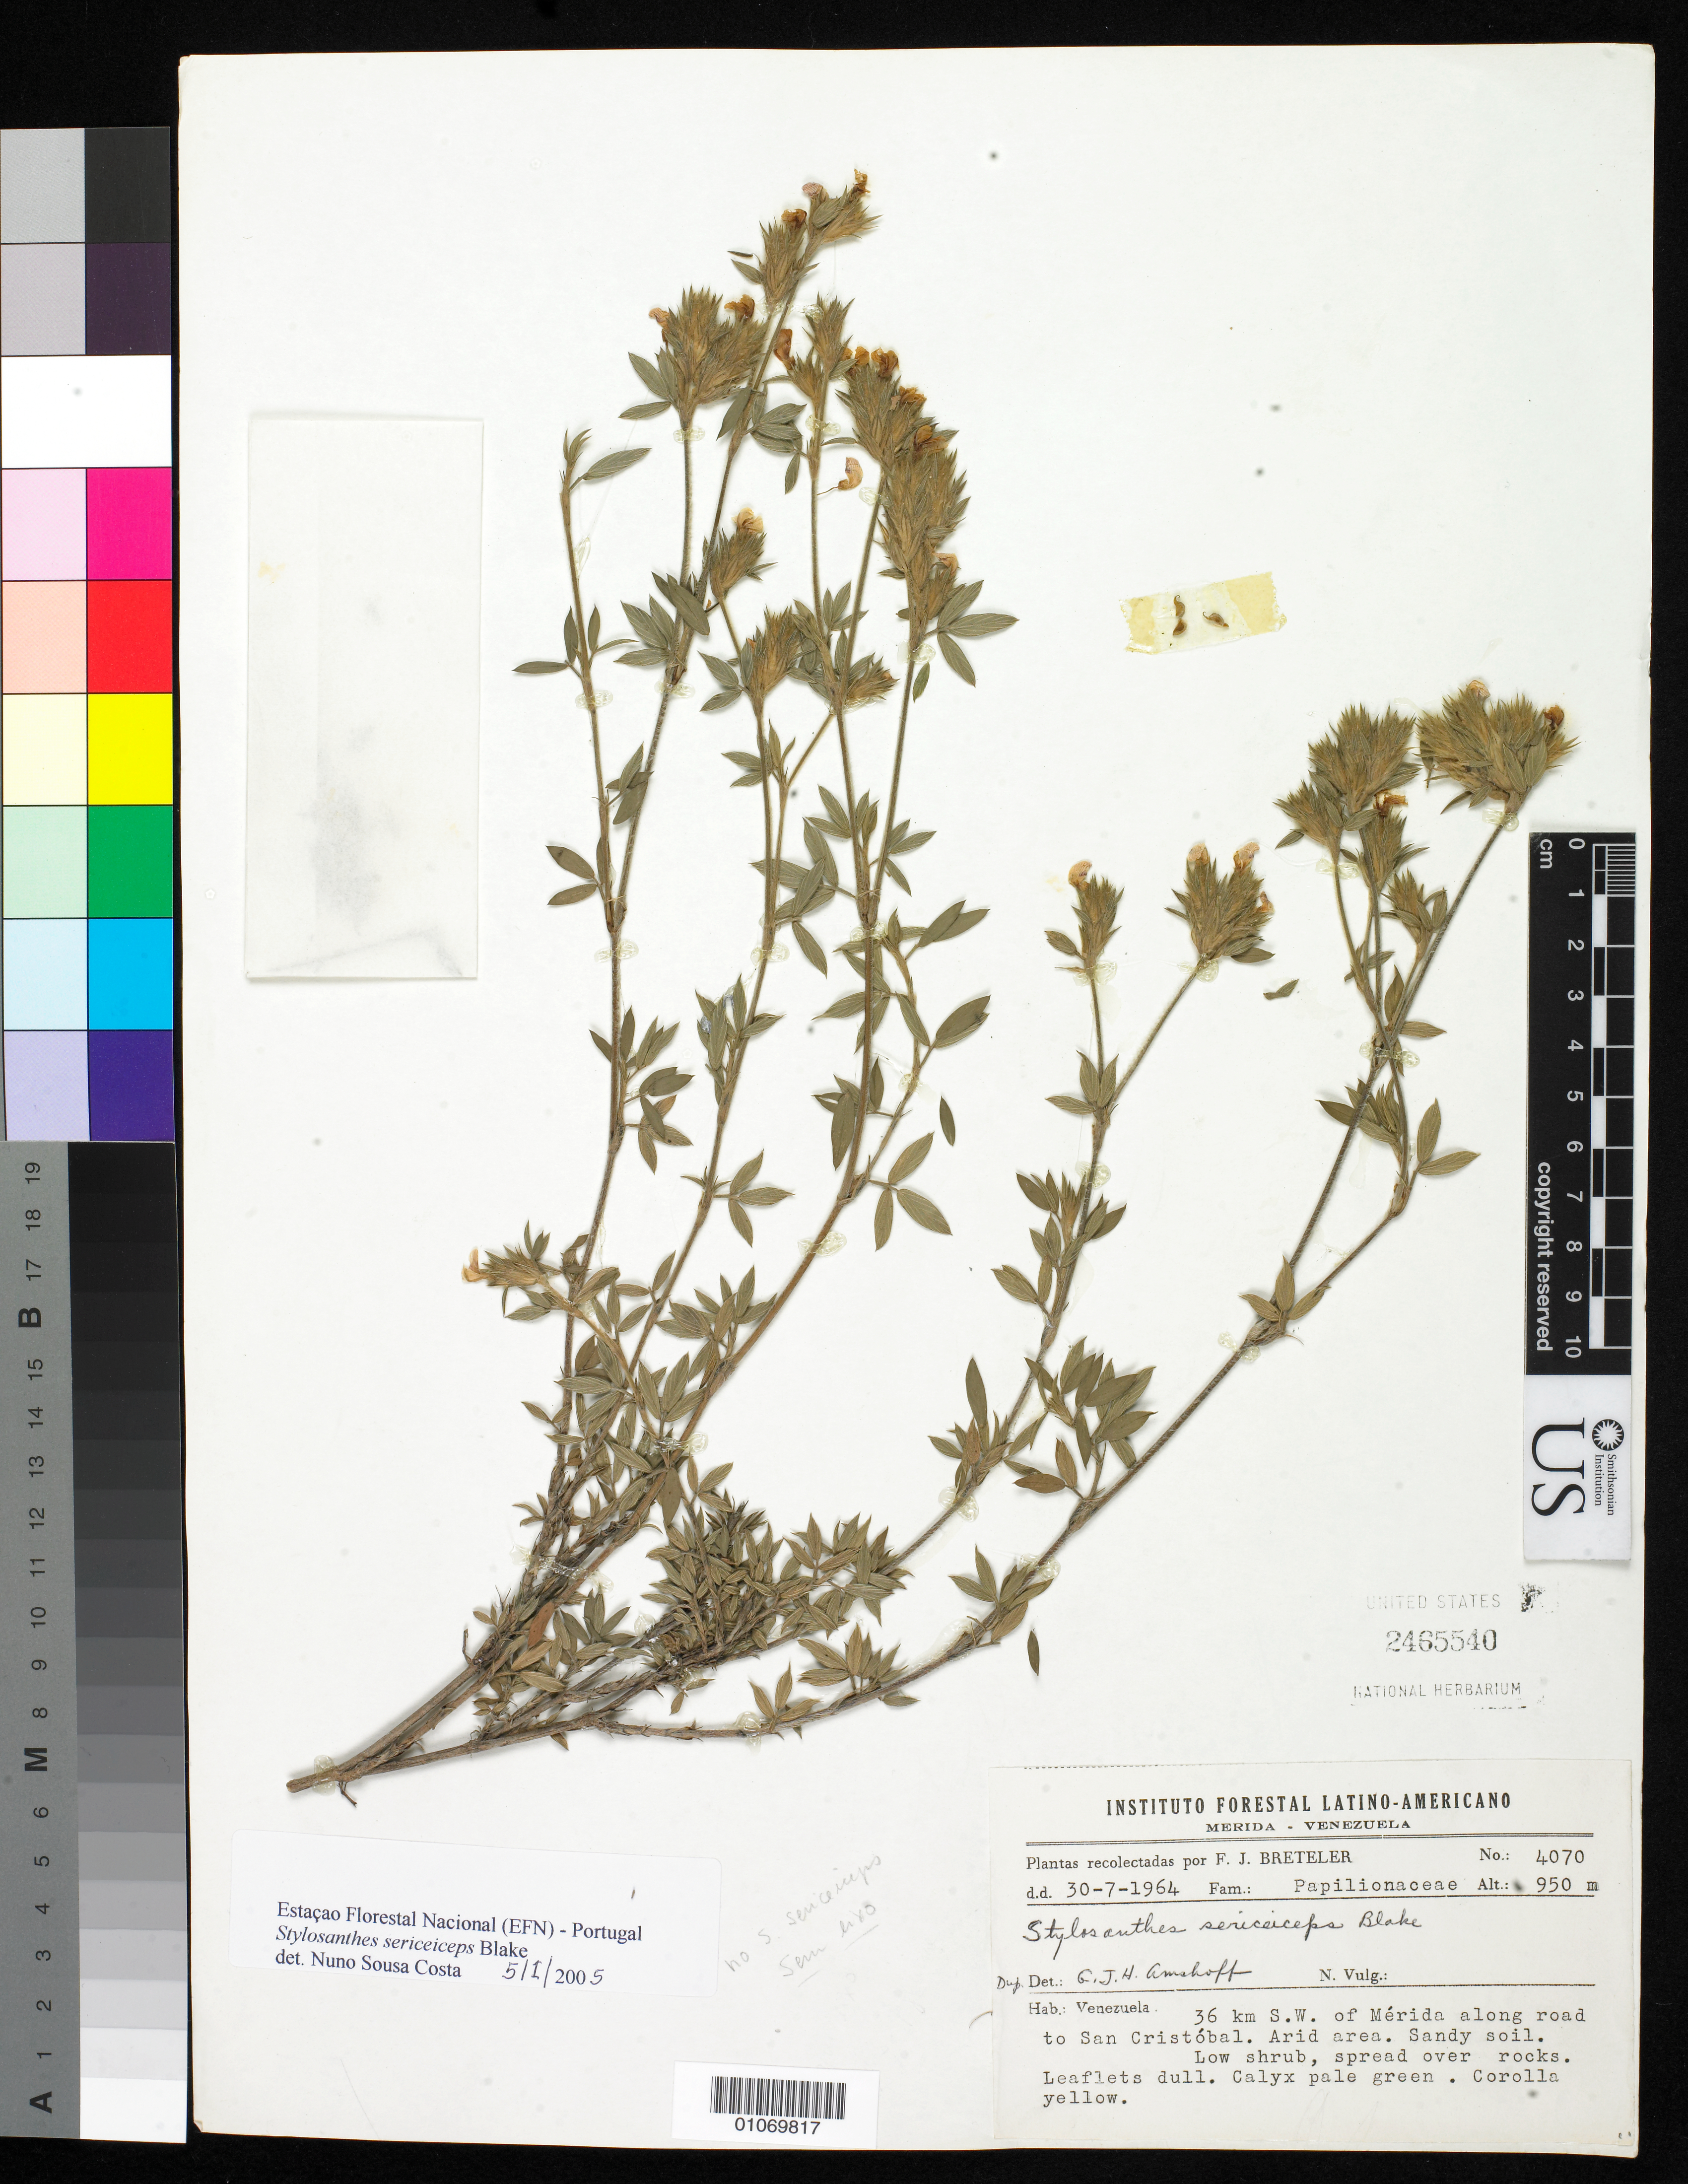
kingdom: Plantae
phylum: Tracheophyta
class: Magnoliopsida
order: Fabales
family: Fabaceae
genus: Stylosanthes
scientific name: Stylosanthes sericeiceps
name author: S.F. Blake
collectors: F. J. Breteler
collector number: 4070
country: Venezuela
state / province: Mérida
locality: SW of Merida along road to San Cristobal.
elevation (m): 950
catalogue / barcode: US 2465540